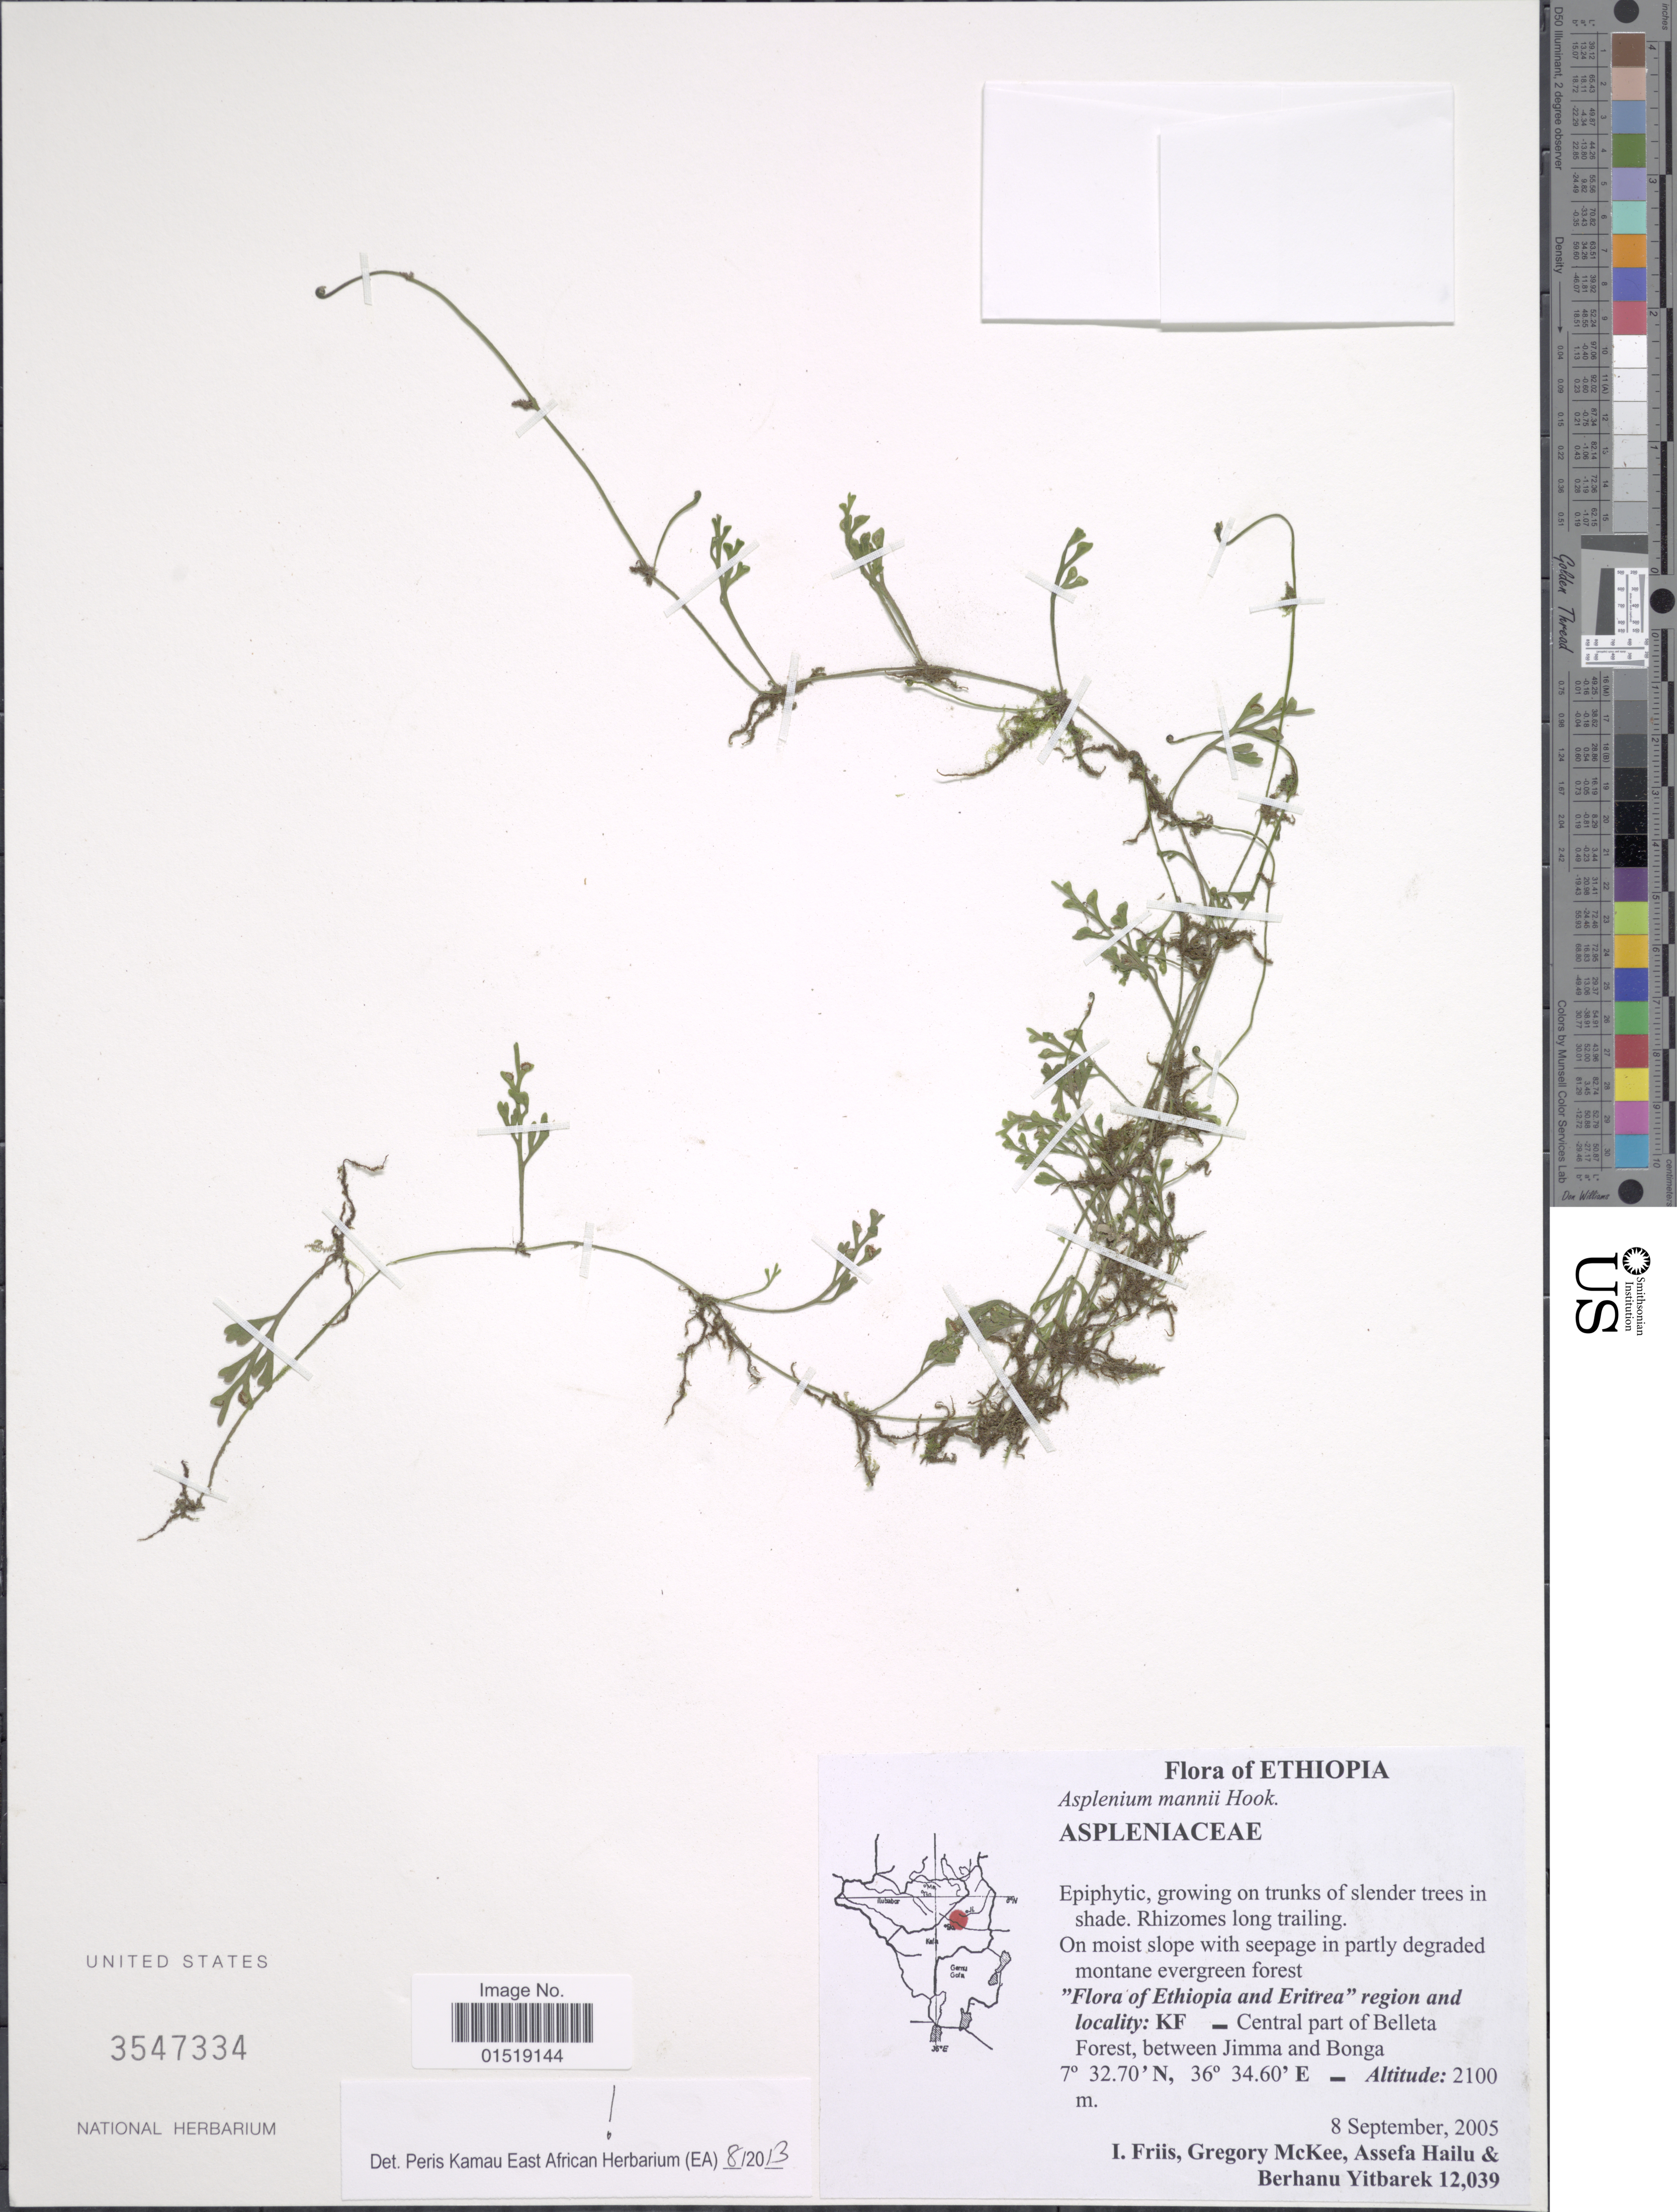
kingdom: Plantae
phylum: Tracheophyta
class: Polypodiopsida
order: Polypodiales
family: Aspleniaceae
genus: Asplenium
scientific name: Asplenium mannii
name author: Hook.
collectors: I. Friis, G. S. McKee, A. Hailu & B. Yitbarek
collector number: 12039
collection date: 2005-09-08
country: Ethiopia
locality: KF_ Central part of Belleta Forest, between Jimma and Bonga.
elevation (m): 2100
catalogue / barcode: US 3547334